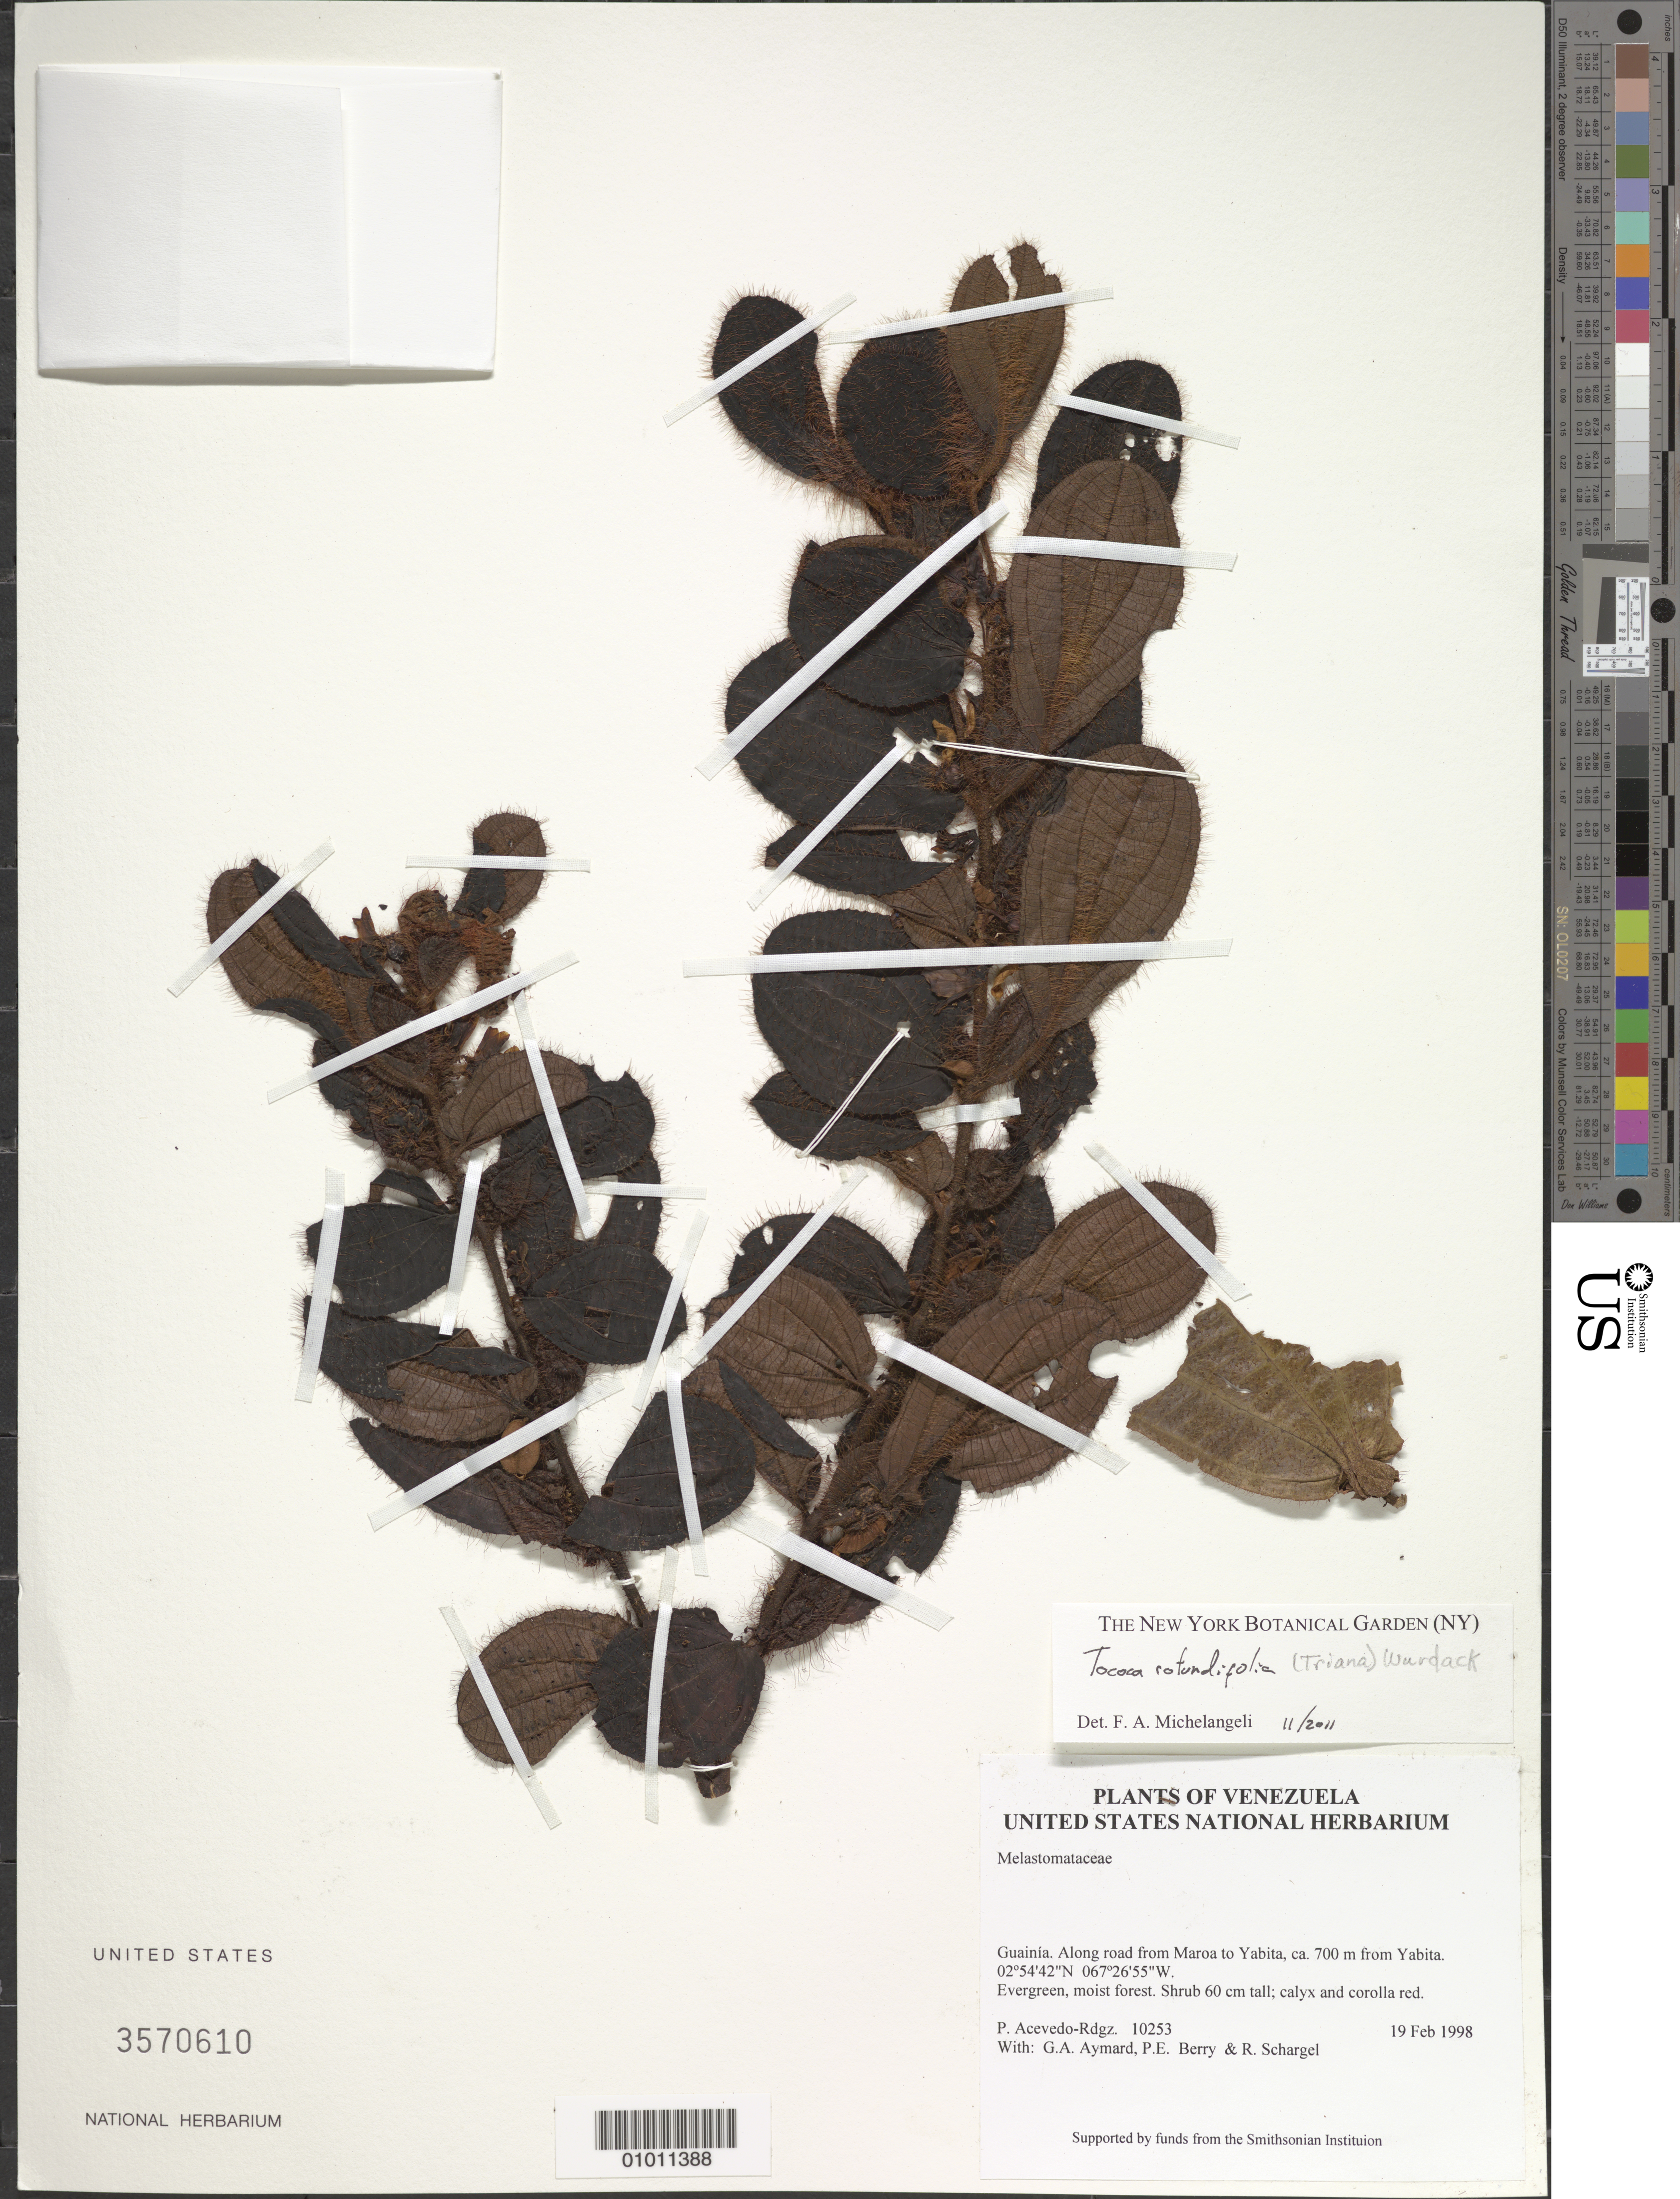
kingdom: Plantae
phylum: Tracheophyta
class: Magnoliopsida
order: Myrtales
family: Melastomataceae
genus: Tococa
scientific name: Tococa rotundifolia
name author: (Triana) Wurdack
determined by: Michelangeli, F. A.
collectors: P. Acevedo-Rodr., G. A. Aymard, P. E. Berry & R. Schargel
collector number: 10253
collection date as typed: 19 Feb 1998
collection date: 1998-02-19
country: Venezuela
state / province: Amazonas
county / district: Maroa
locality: Along road from Maroa to Yabita, ca. 700 m from Yabita.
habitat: Evergreen, moist forest.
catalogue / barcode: US 3570610